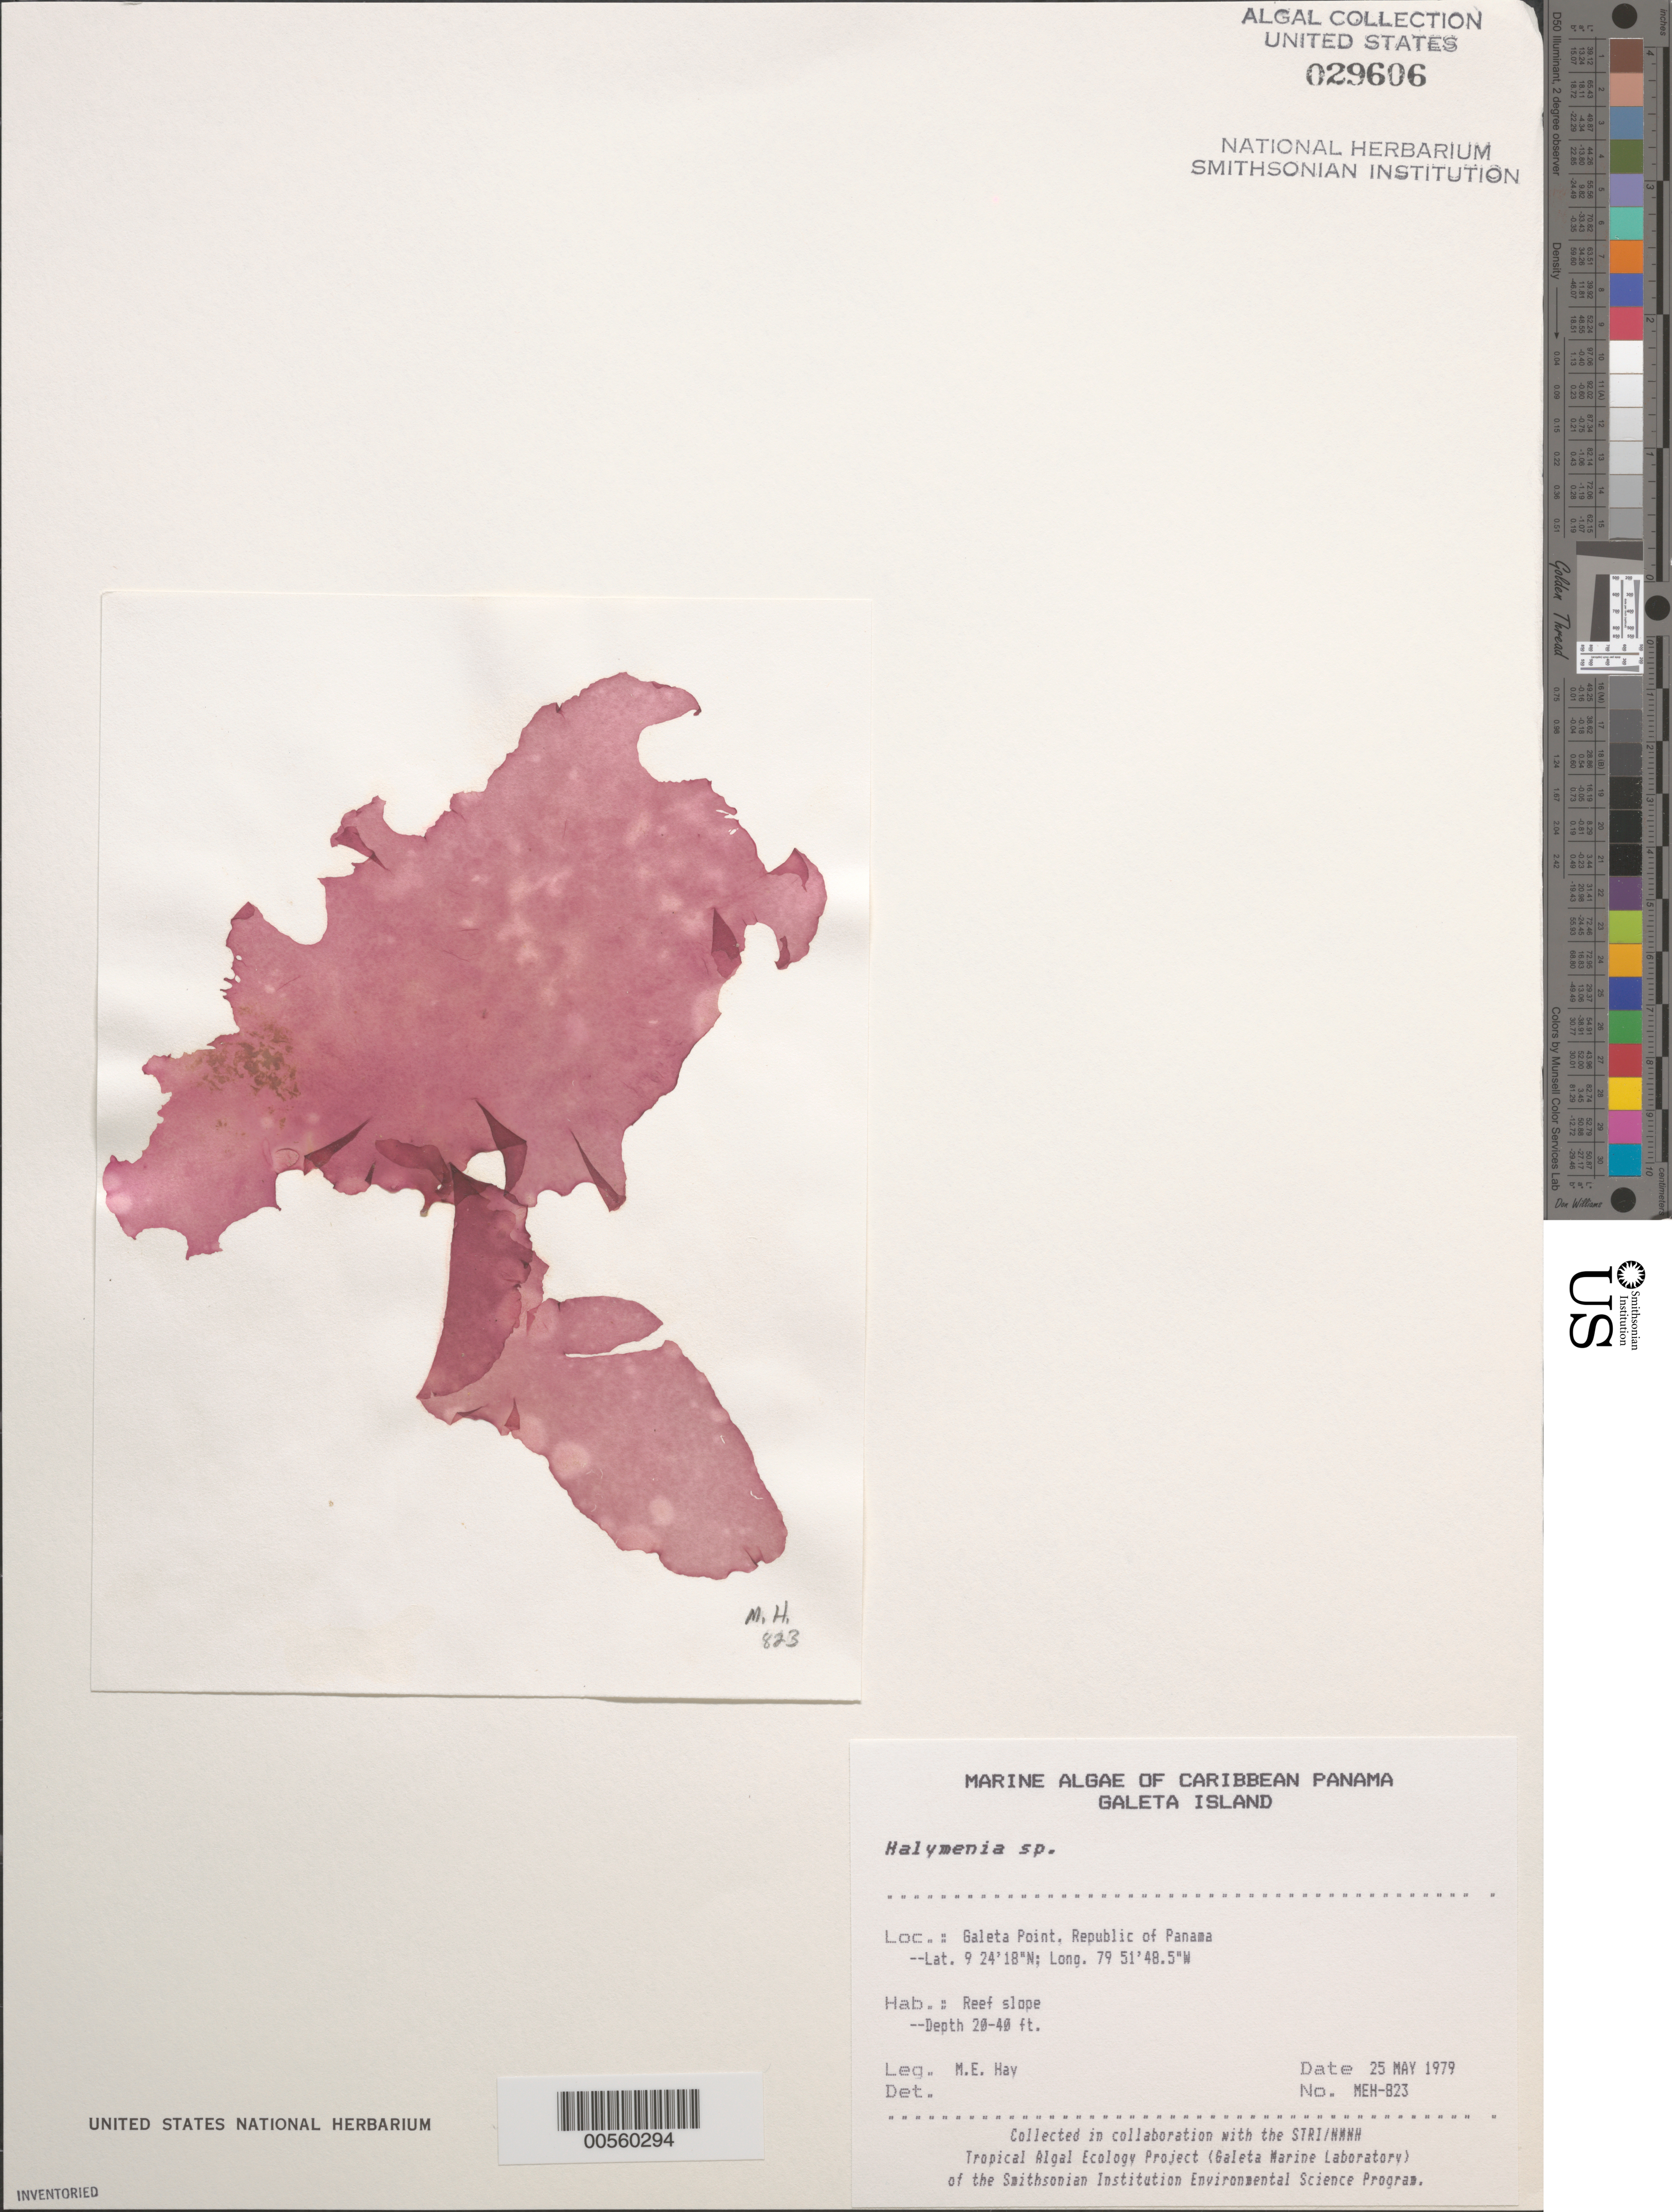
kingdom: Plantae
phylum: Rhodophyta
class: Florideophyceae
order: Halymeniales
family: Halymeniaceae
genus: Halymenia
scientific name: Halymenia sp.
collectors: M. E. Hay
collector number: MEH-823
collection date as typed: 25 May 1979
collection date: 1979-05-25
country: Panama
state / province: Colón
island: Galeta Island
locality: Galeta Point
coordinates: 9 24' 18" N, 79 51' 48.5" W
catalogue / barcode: US 29606